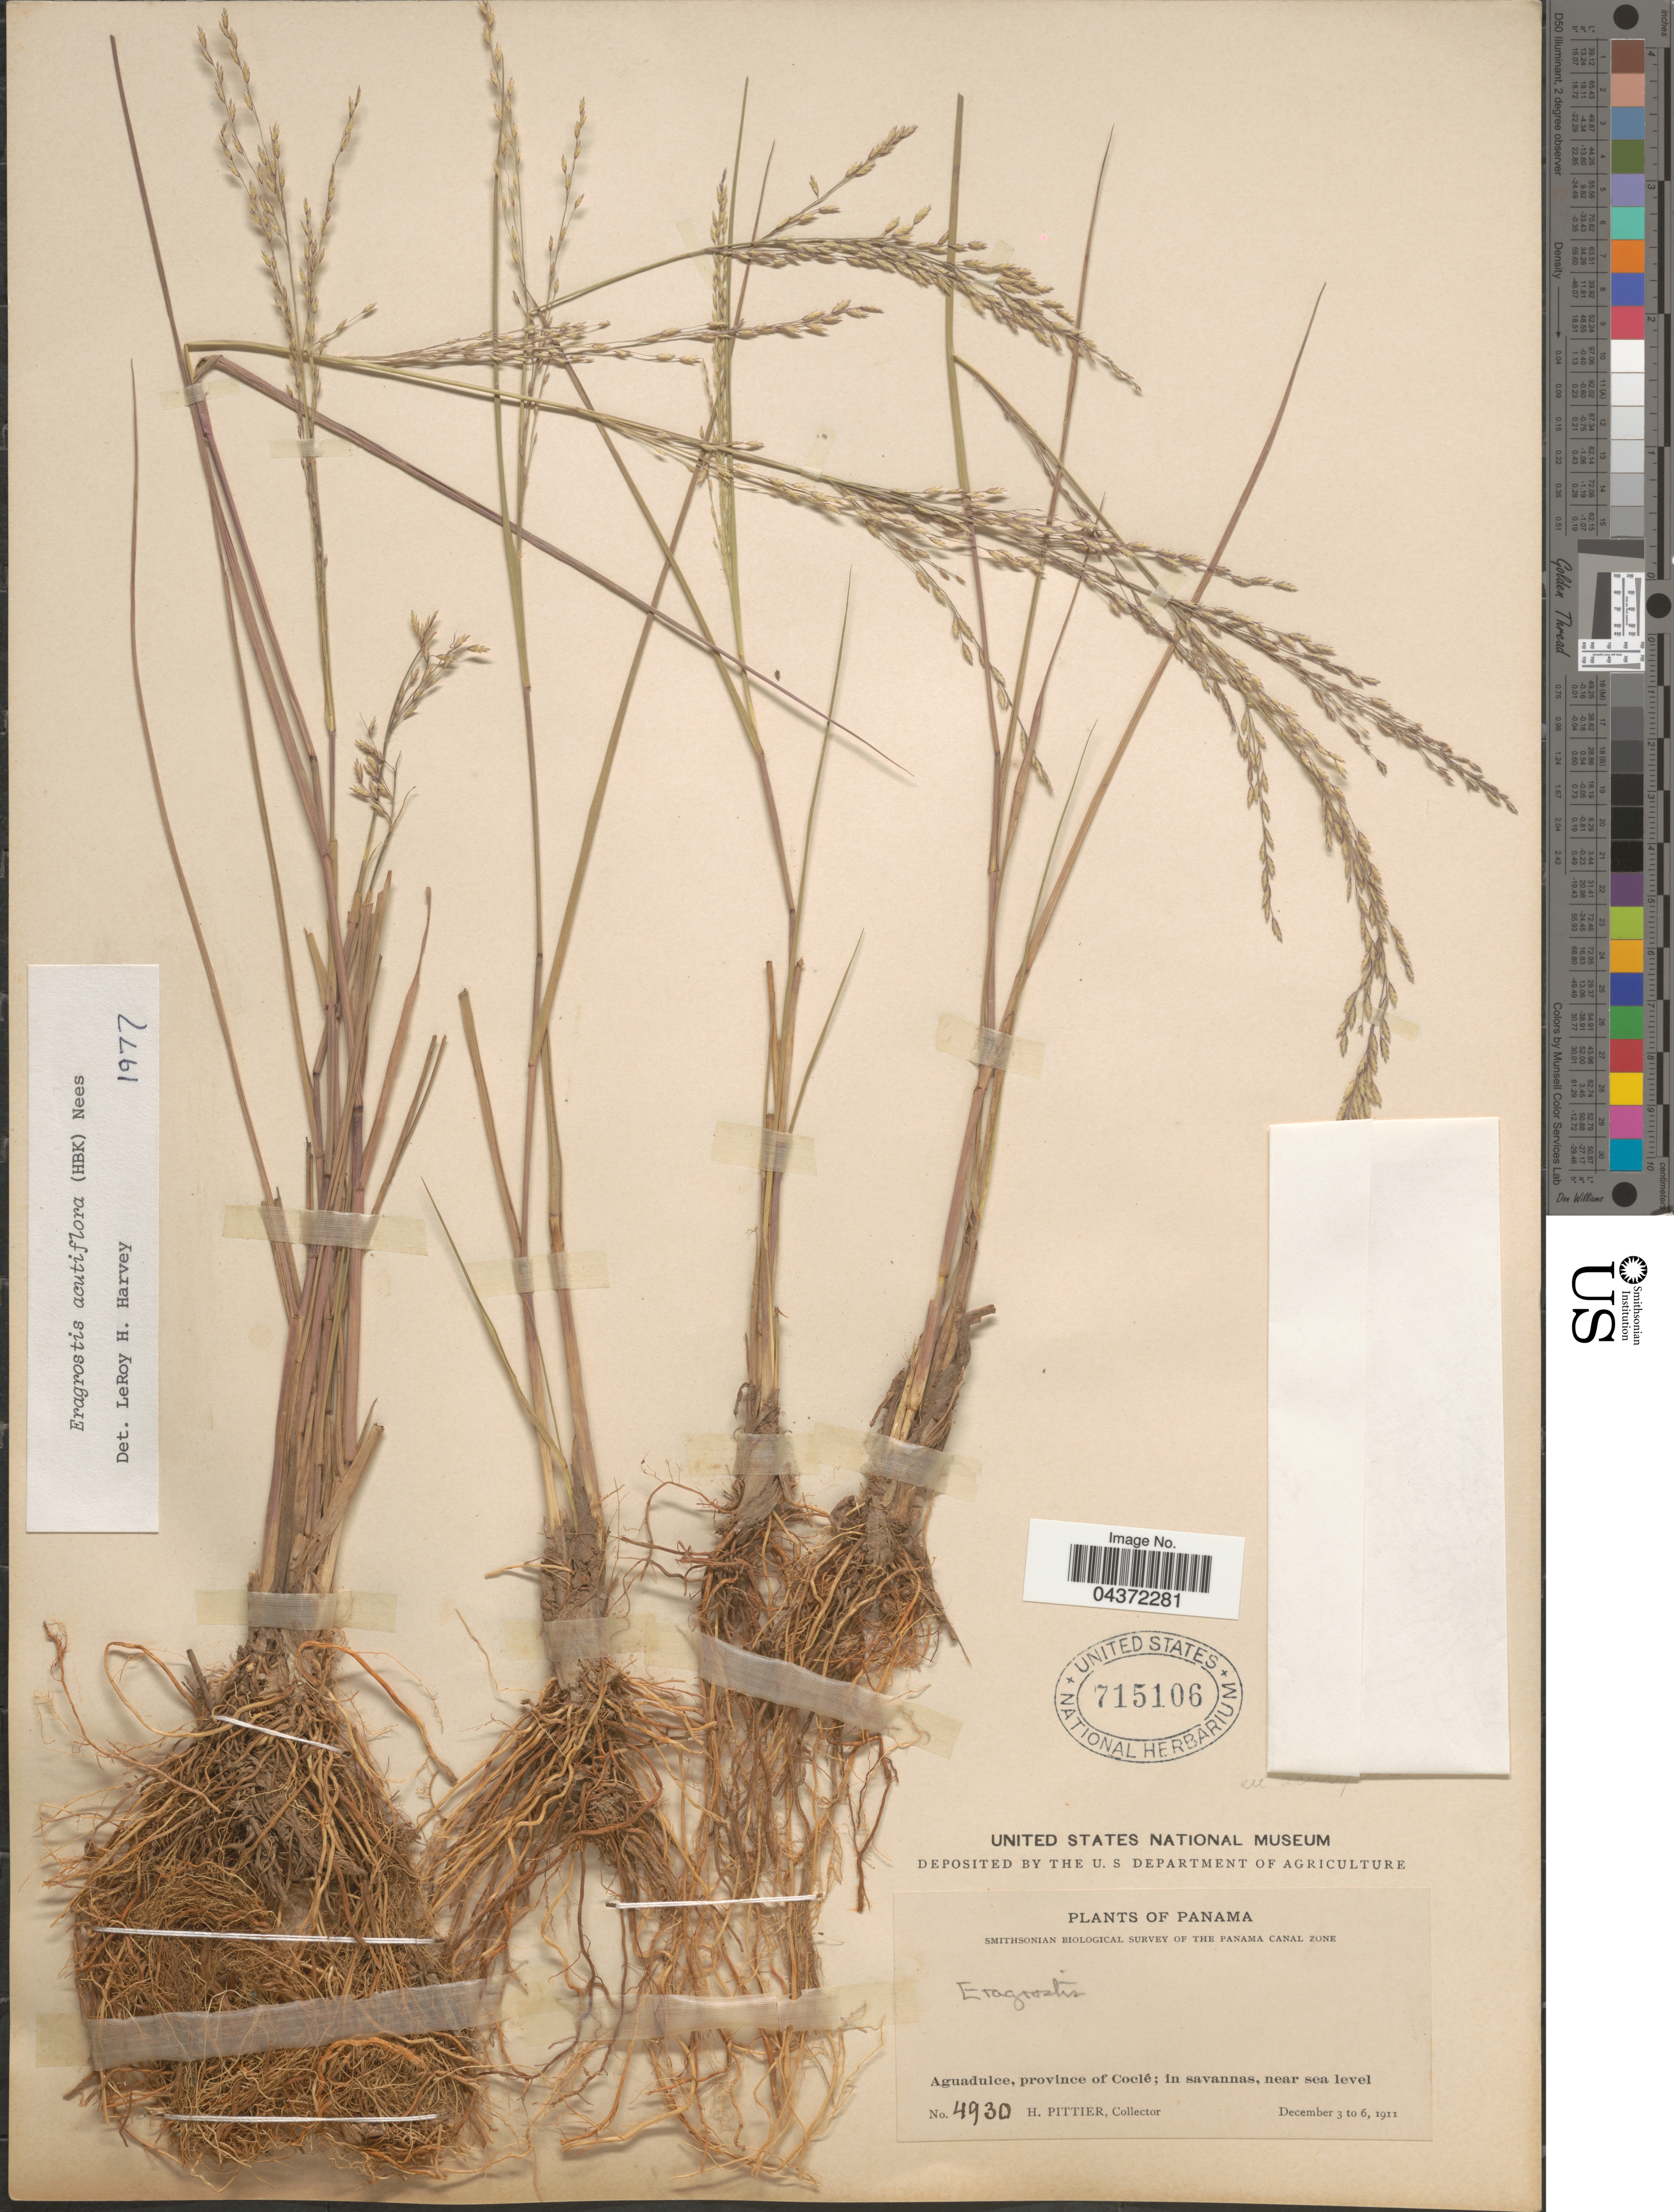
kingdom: Plantae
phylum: Tracheophyta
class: Liliopsida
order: Poales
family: Poaceae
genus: Eragrostis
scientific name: Eragrostis acutiflora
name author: (Kunth) Nees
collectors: H. F. Pittier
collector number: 4930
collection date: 1911-12-03/1911-12-06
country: Panama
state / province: Cocle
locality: Smithsonian Biological Survey of the Panama Canal Zone. Aguadulce, province of Coclé.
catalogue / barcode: US 715106